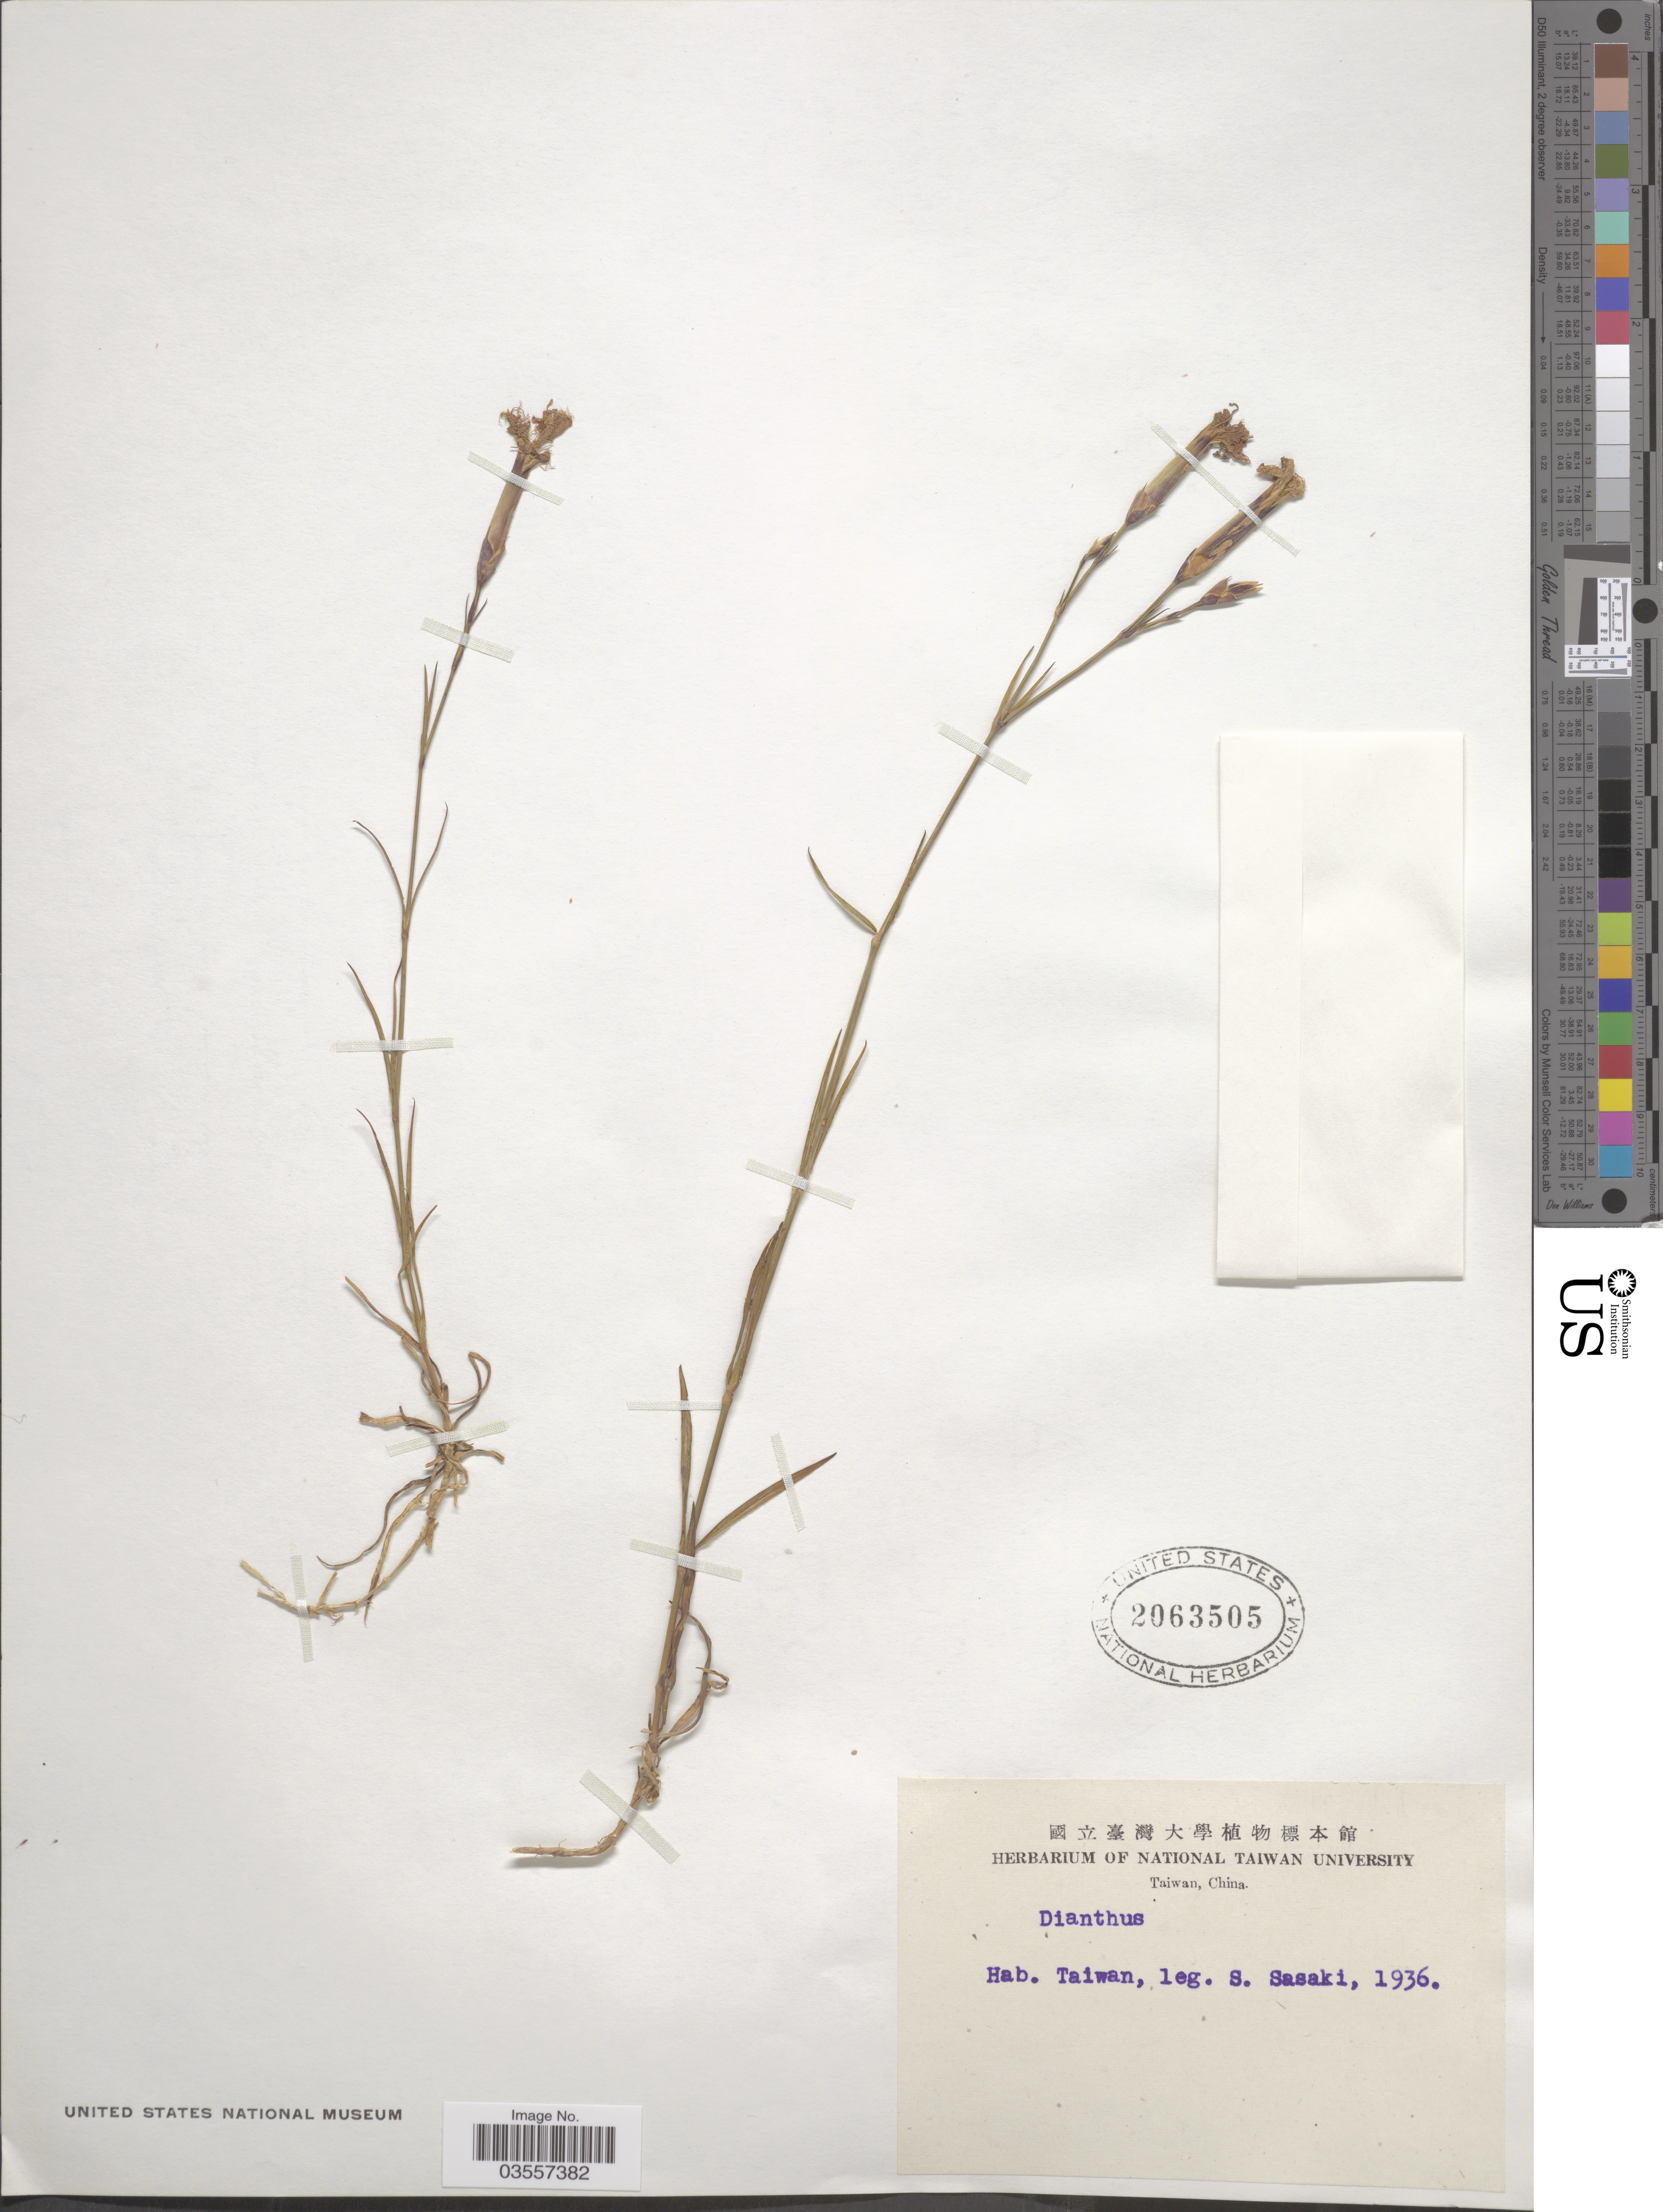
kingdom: Plantae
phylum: Tracheophyta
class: Magnoliopsida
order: Caryophyllales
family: Caryophyllaceae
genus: Dianthus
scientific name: Dianthus sp.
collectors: S. Sasaki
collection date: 1936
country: Taiwan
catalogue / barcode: US 2063505